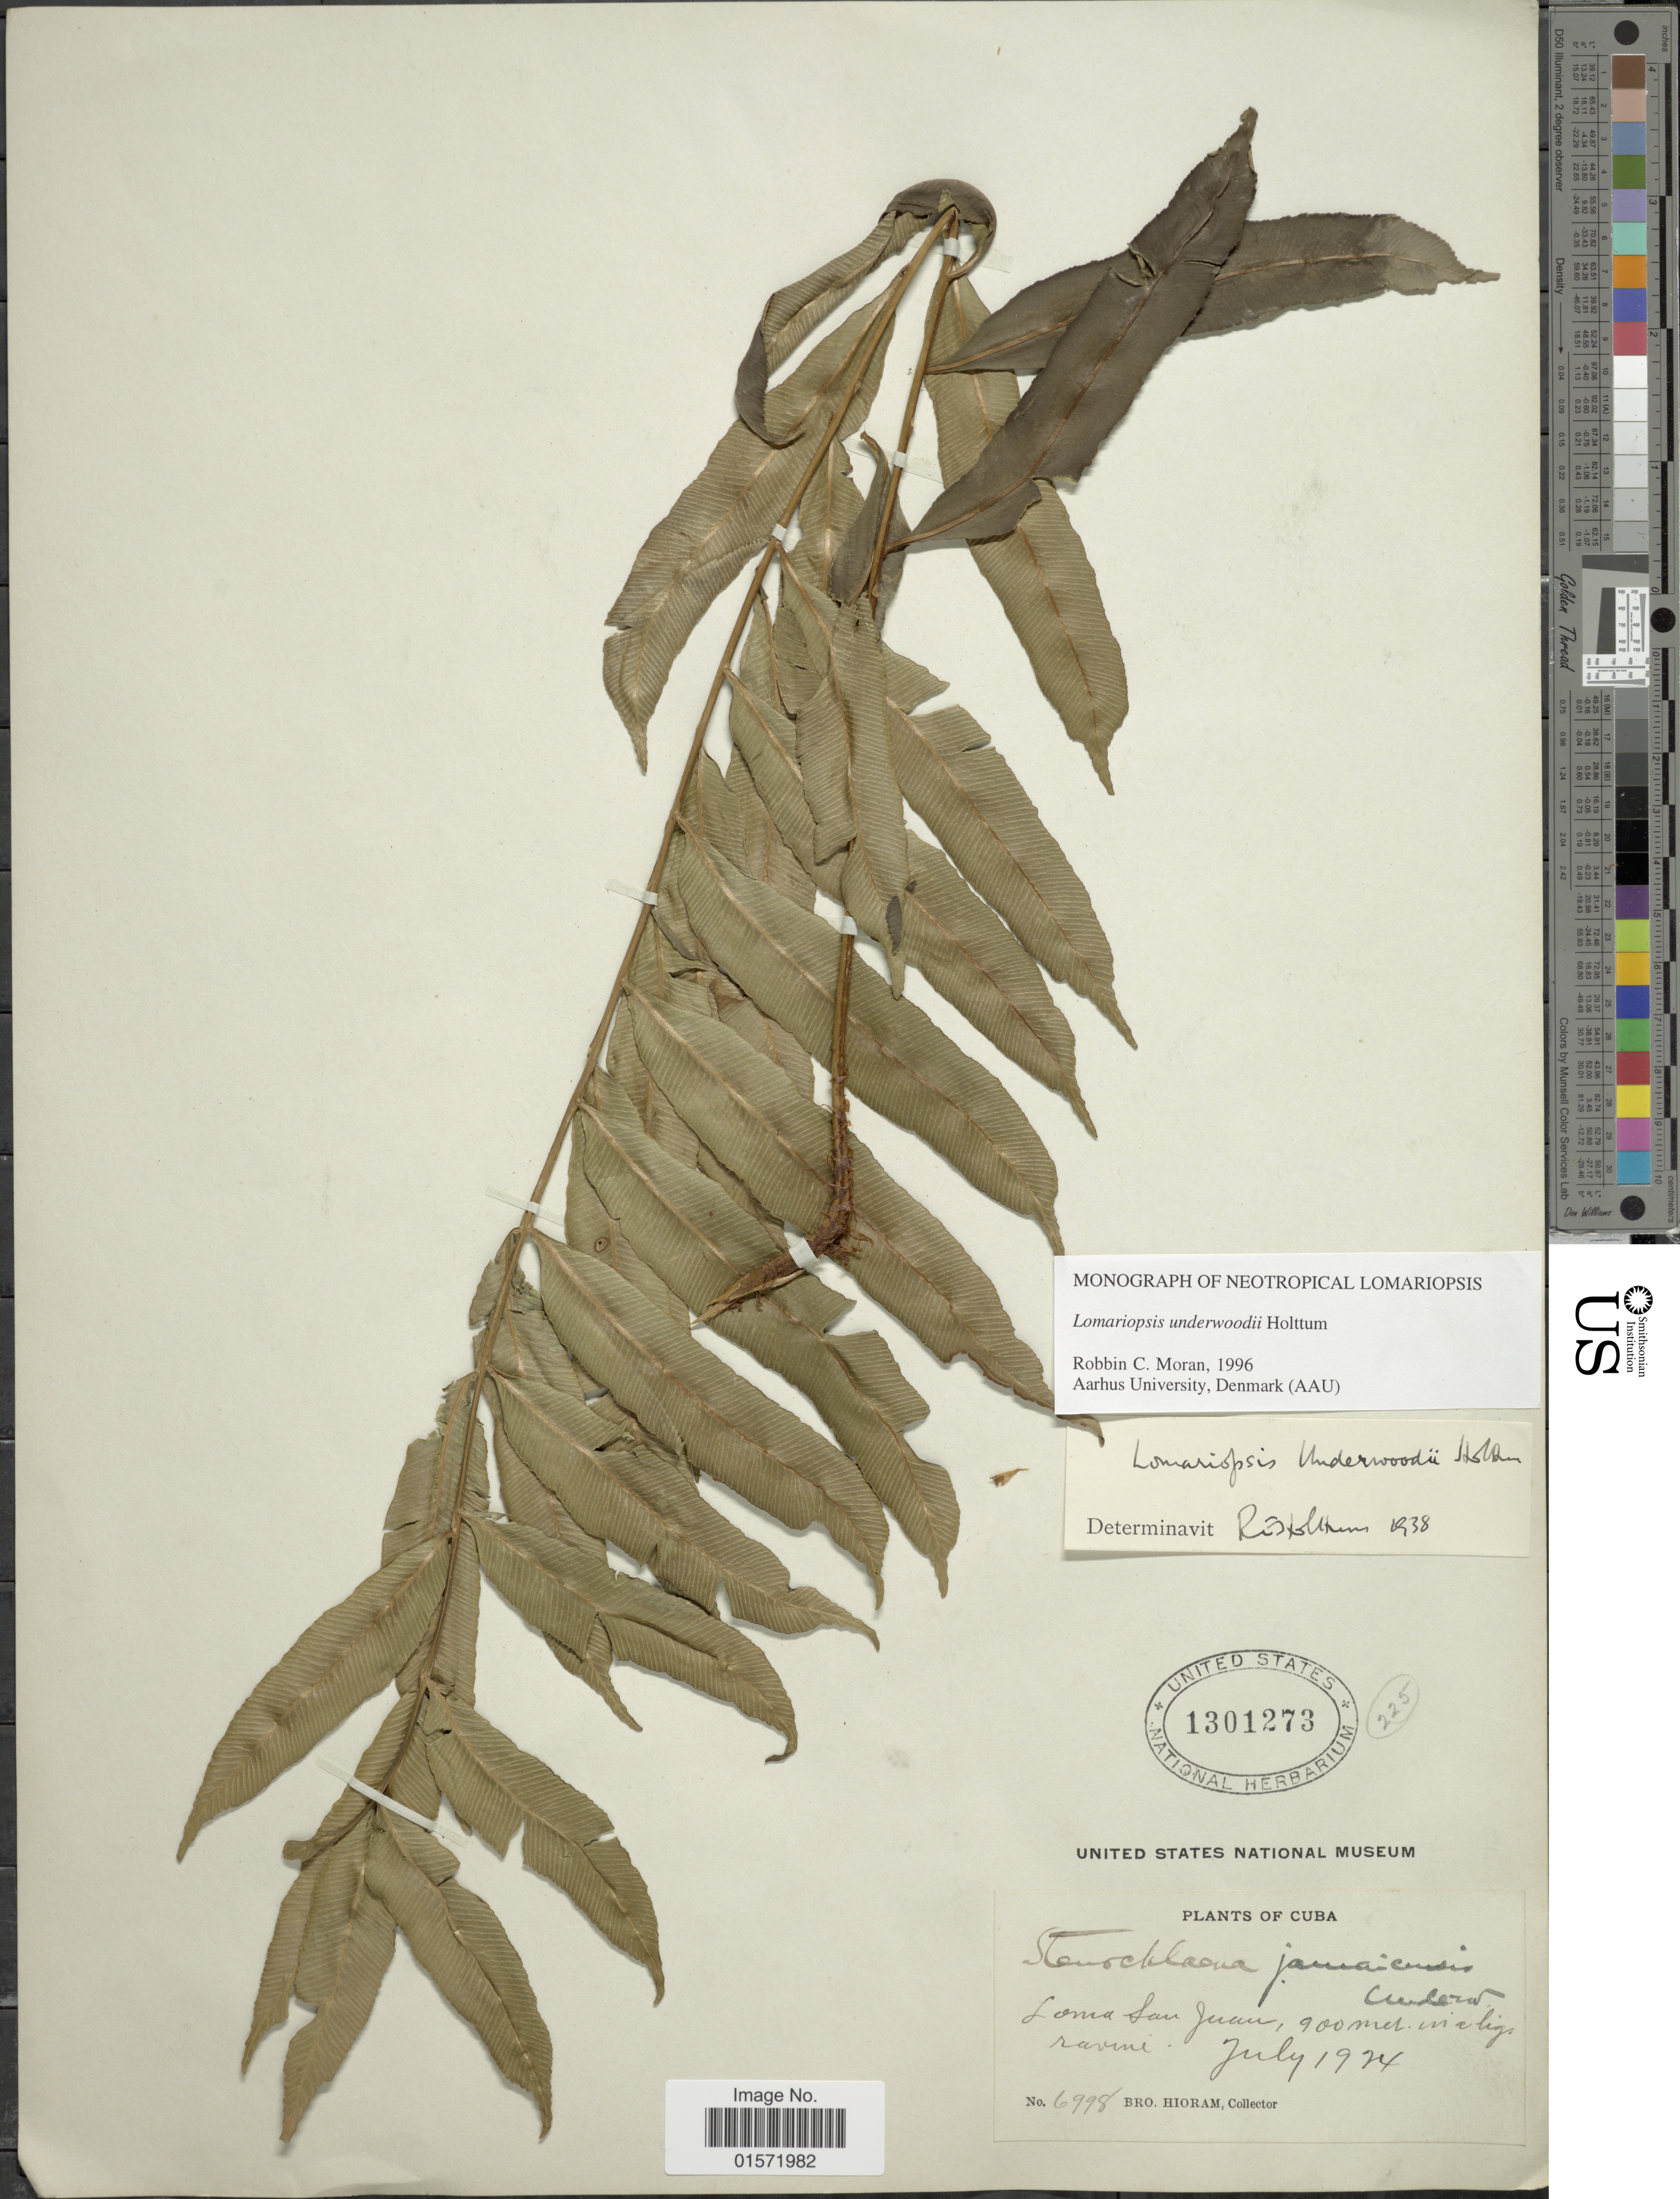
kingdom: Plantae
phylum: Tracheophyta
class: Polypodiopsida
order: Polypodiales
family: Lomariopsidaceae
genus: Lomariopsis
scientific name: Lomariopsis underwoodii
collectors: Bro. Hioram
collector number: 6998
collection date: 1924-07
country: Cuba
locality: Loma San Juan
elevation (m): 900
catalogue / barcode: US 1301273